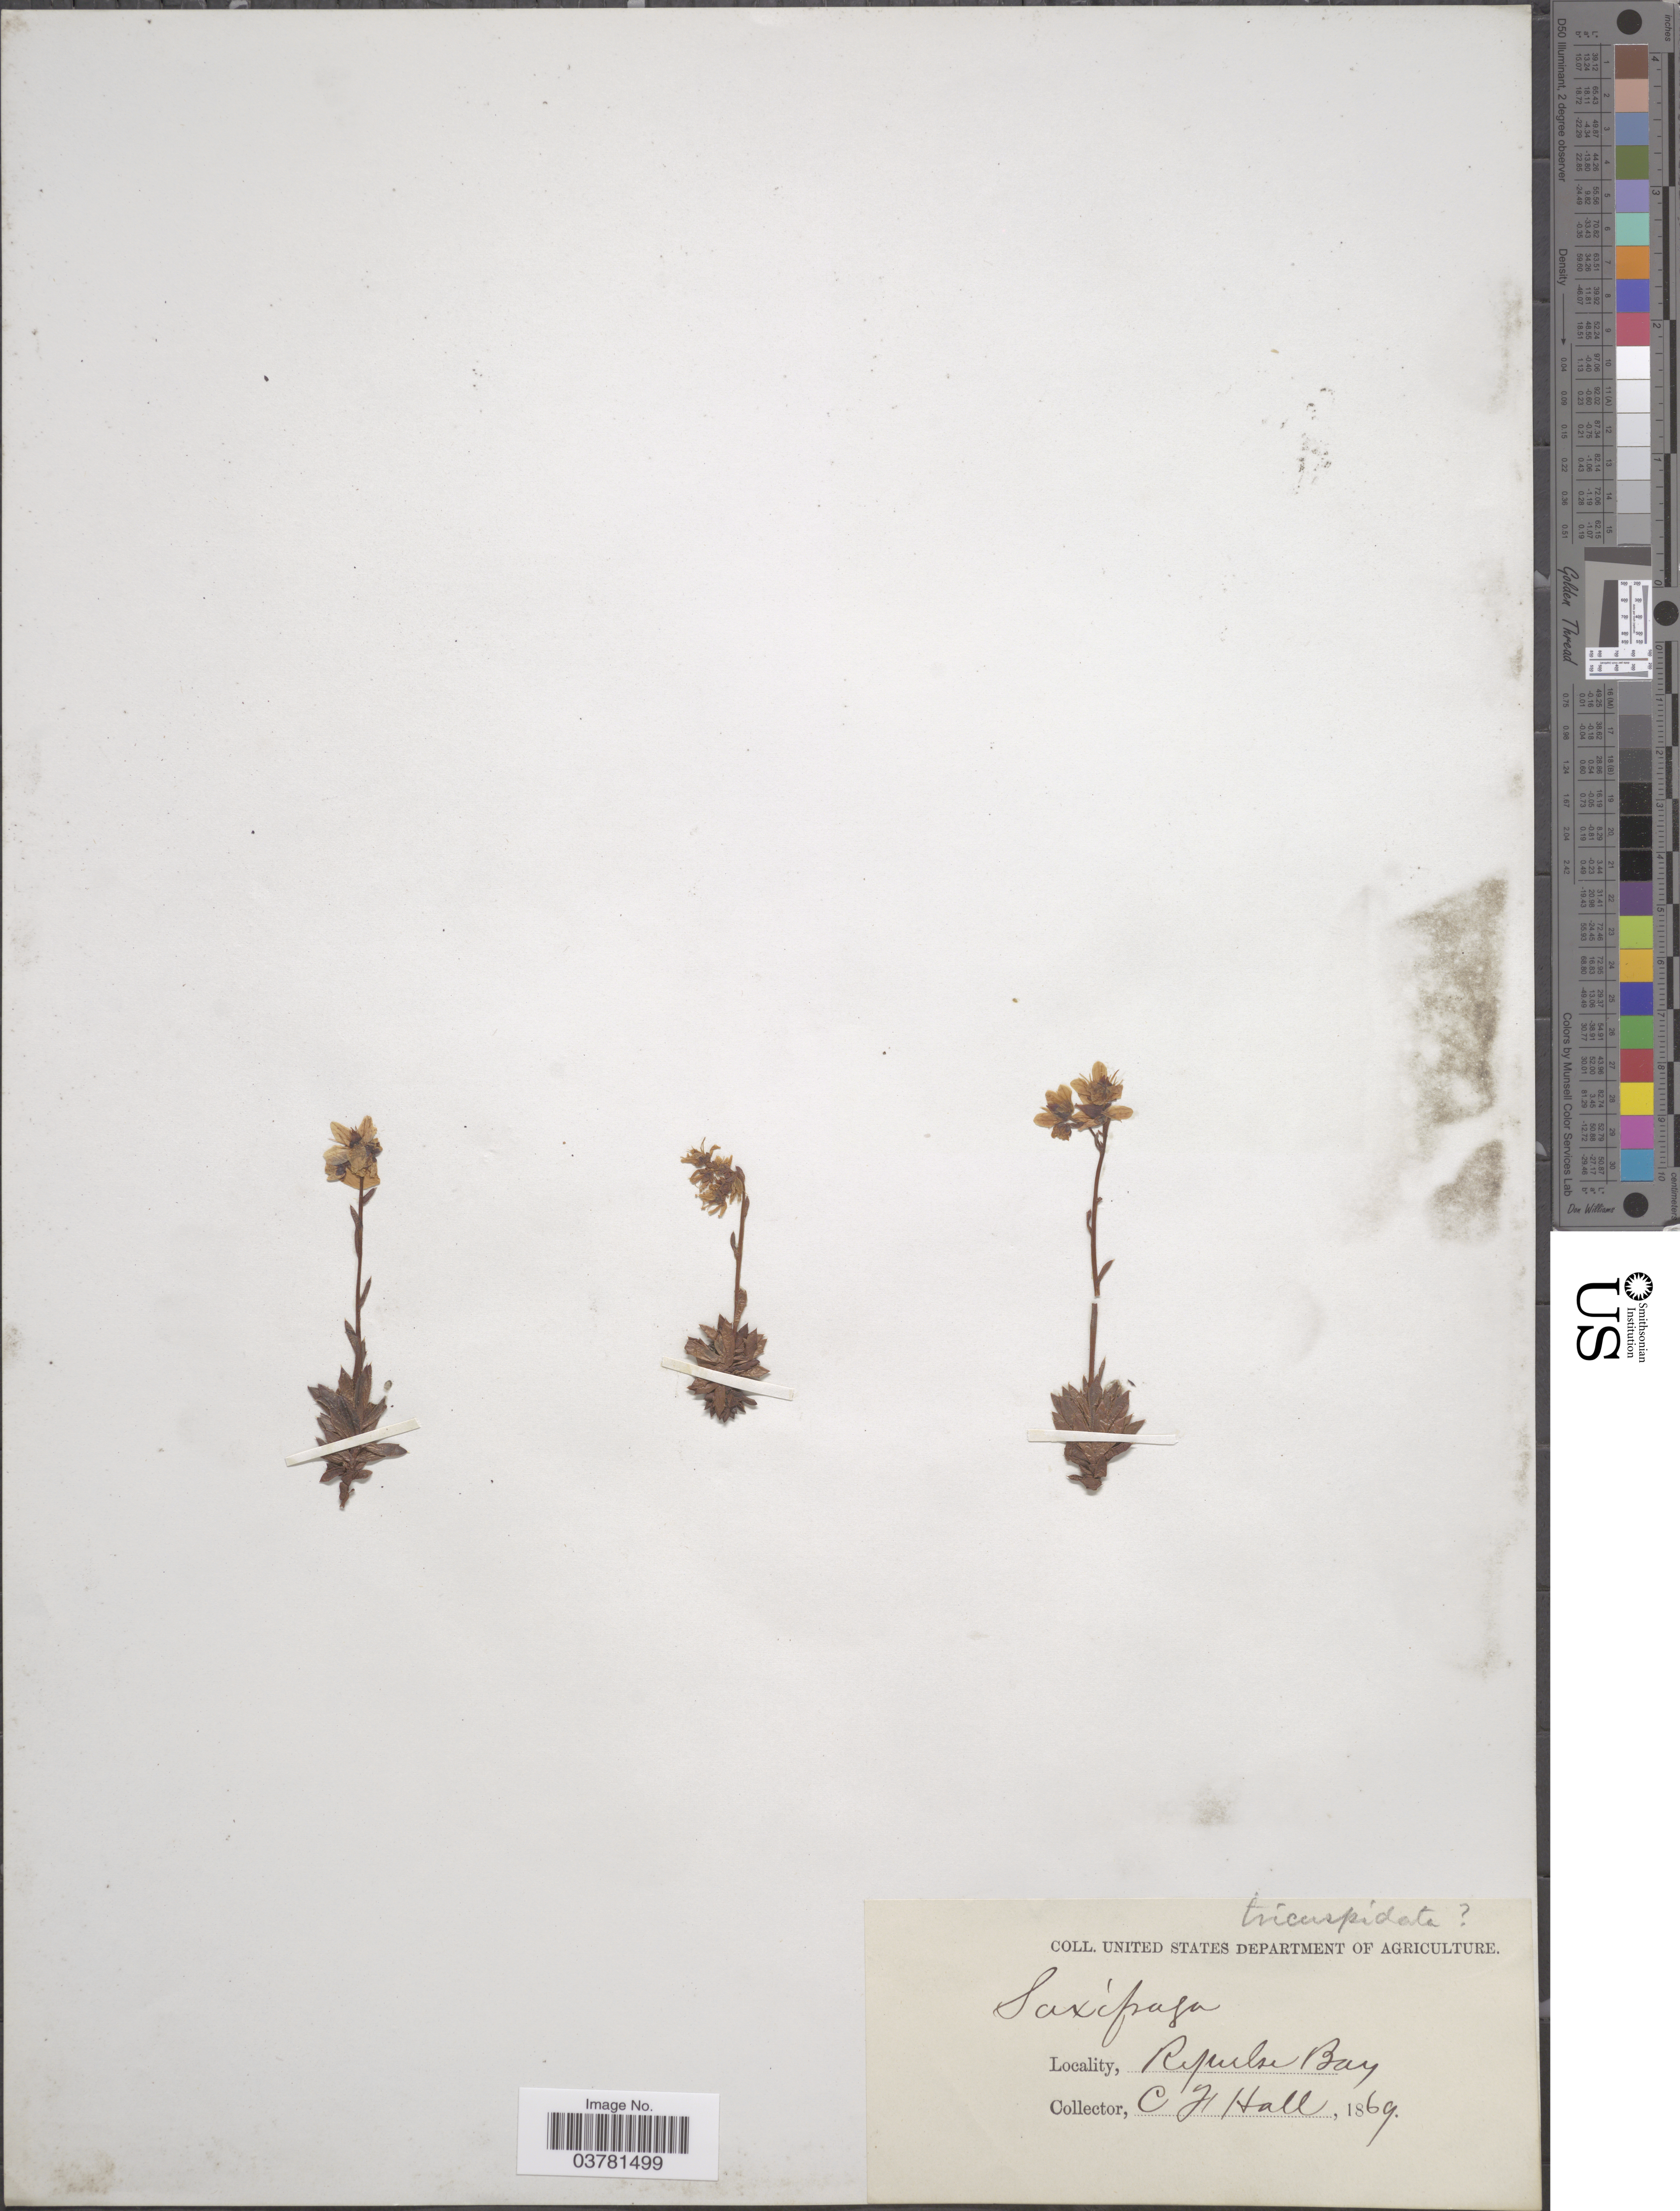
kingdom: Plantae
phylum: Tracheophyta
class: Magnoliopsida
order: Saxifragales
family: Saxifragaceae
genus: Saxifraga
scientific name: Saxifraga tricuspidata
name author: Rottb.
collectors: C. Hall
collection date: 1869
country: Canada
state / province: Nunavut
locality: Repulse Bay.